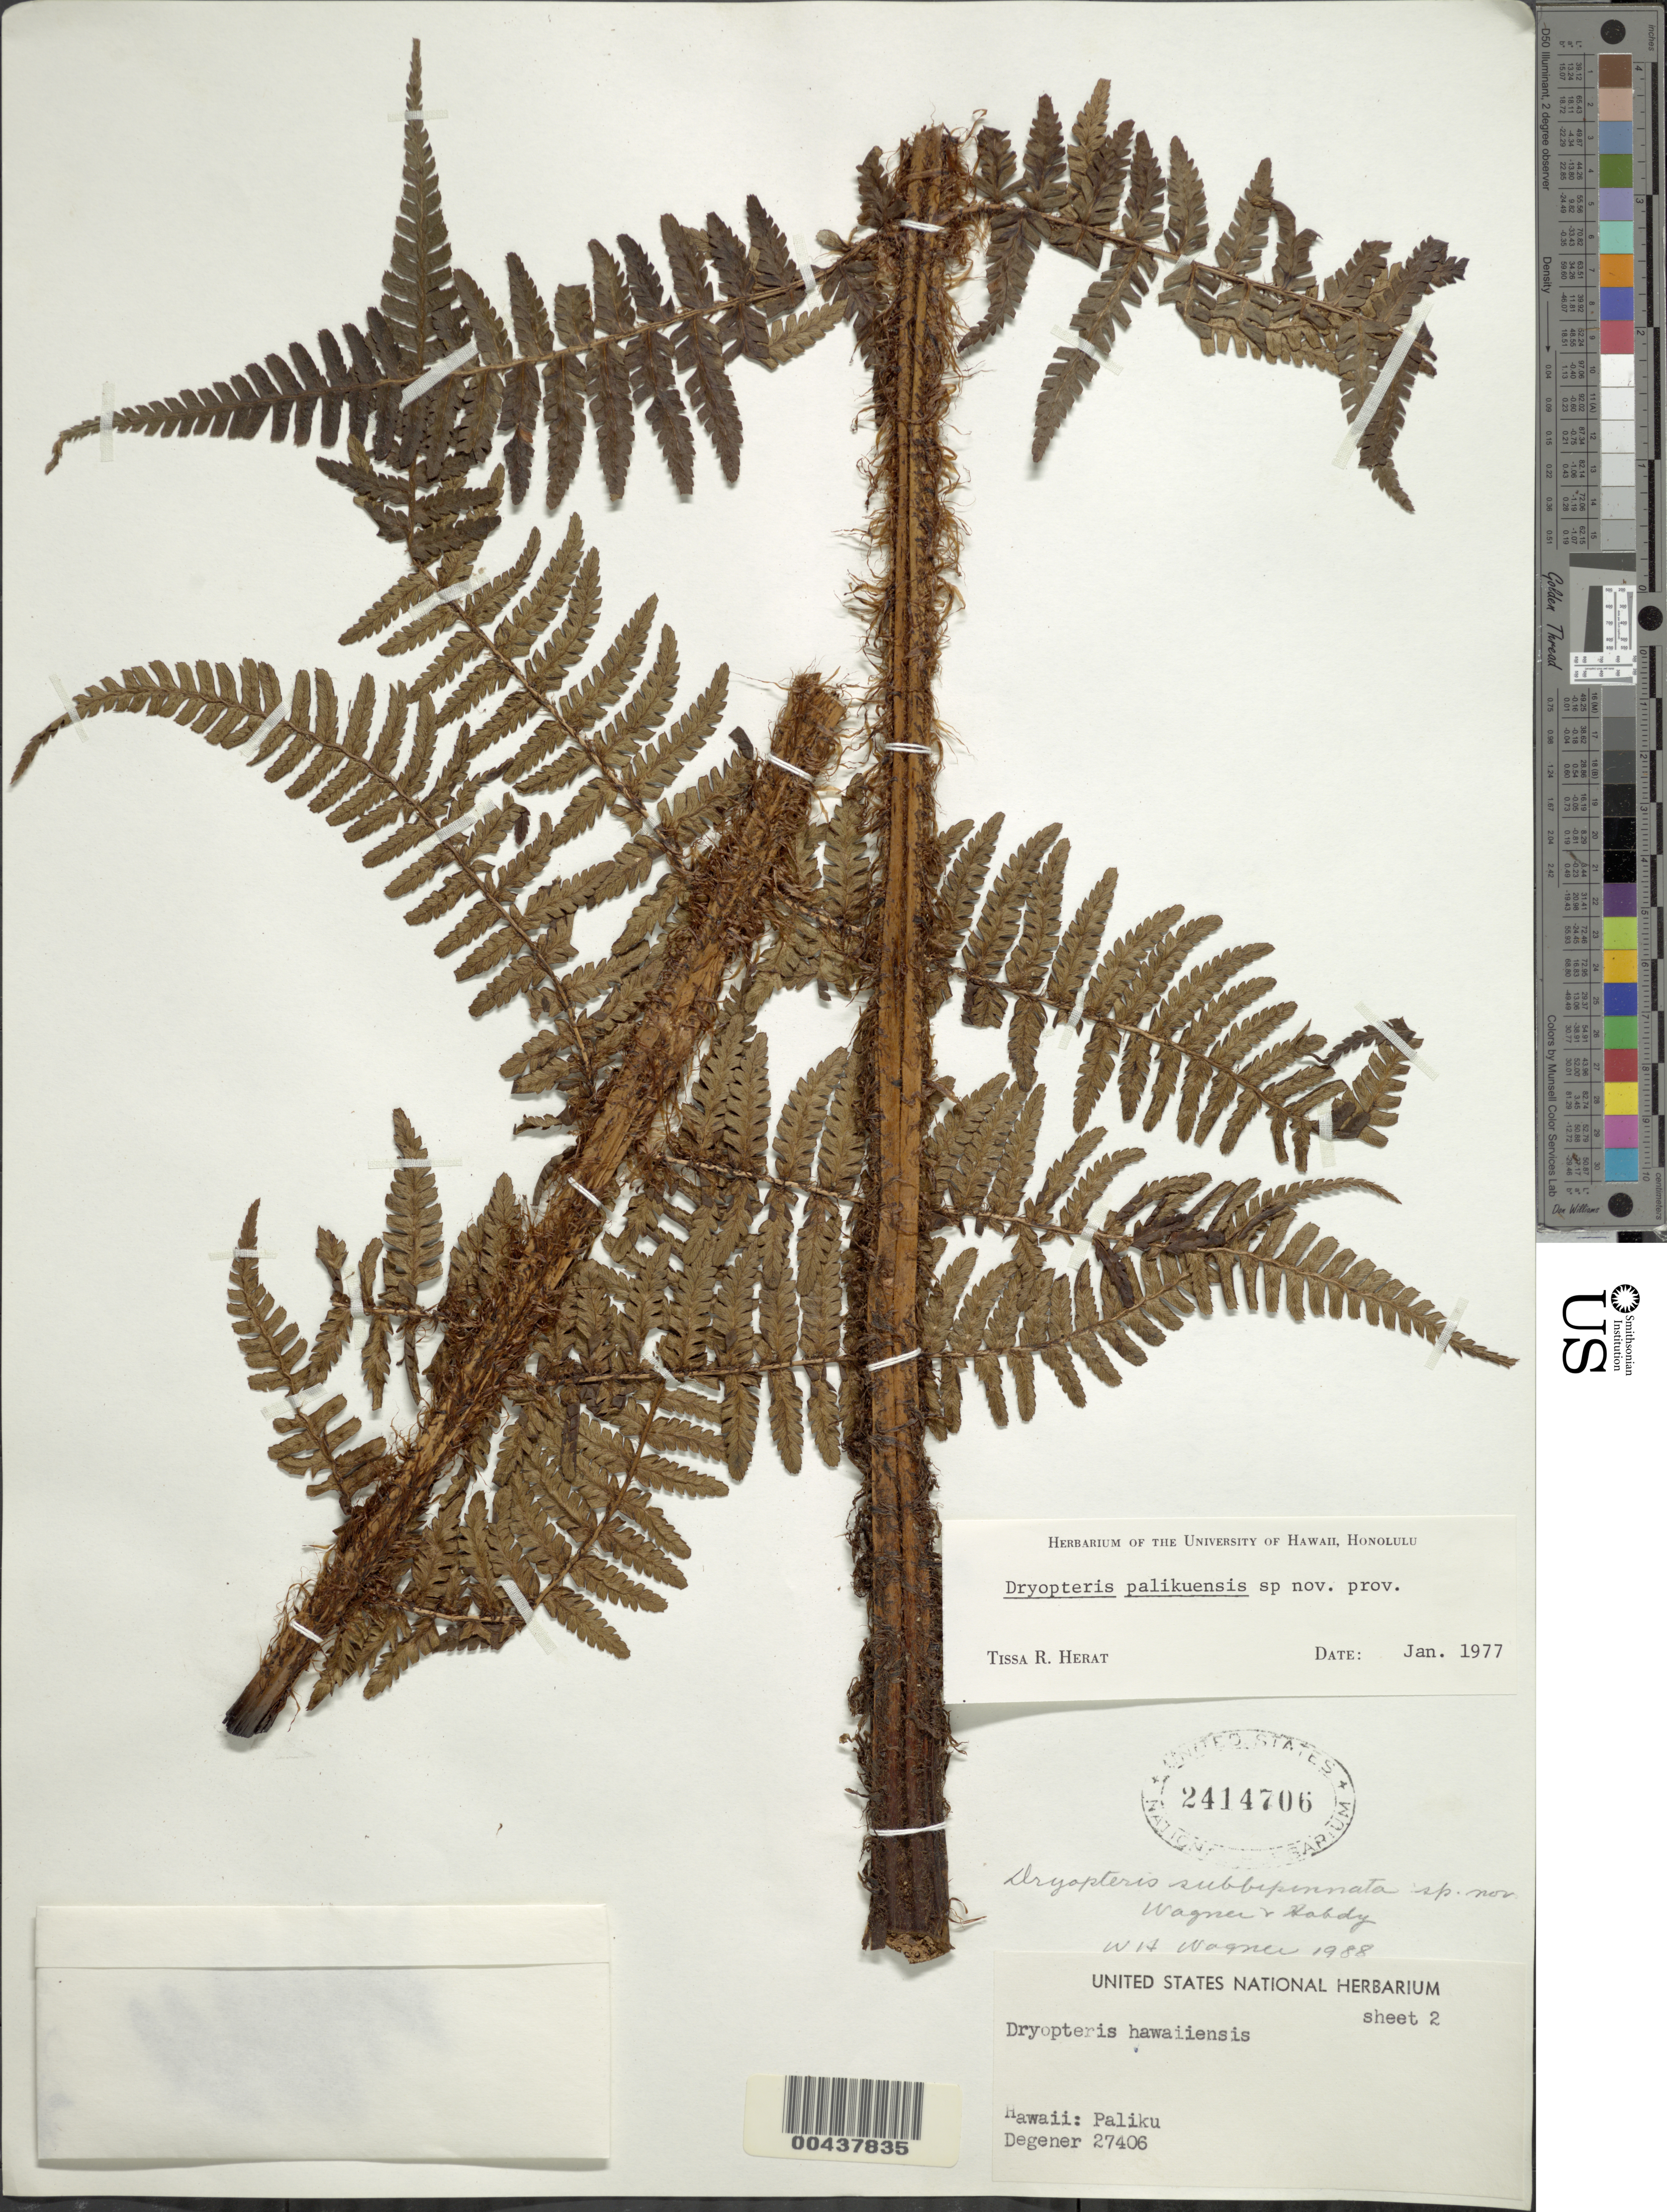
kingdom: Plantae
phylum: Tracheophyta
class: Polypodiopsida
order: Polypodiales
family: Dryopteridaceae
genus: Dryopteris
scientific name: Dryopteris subtripinnata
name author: (Miq.) Kuntze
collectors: O. Degener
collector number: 27406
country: United States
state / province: Hawaii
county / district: Honolulu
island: Oahu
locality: Paliku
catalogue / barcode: US 2414706